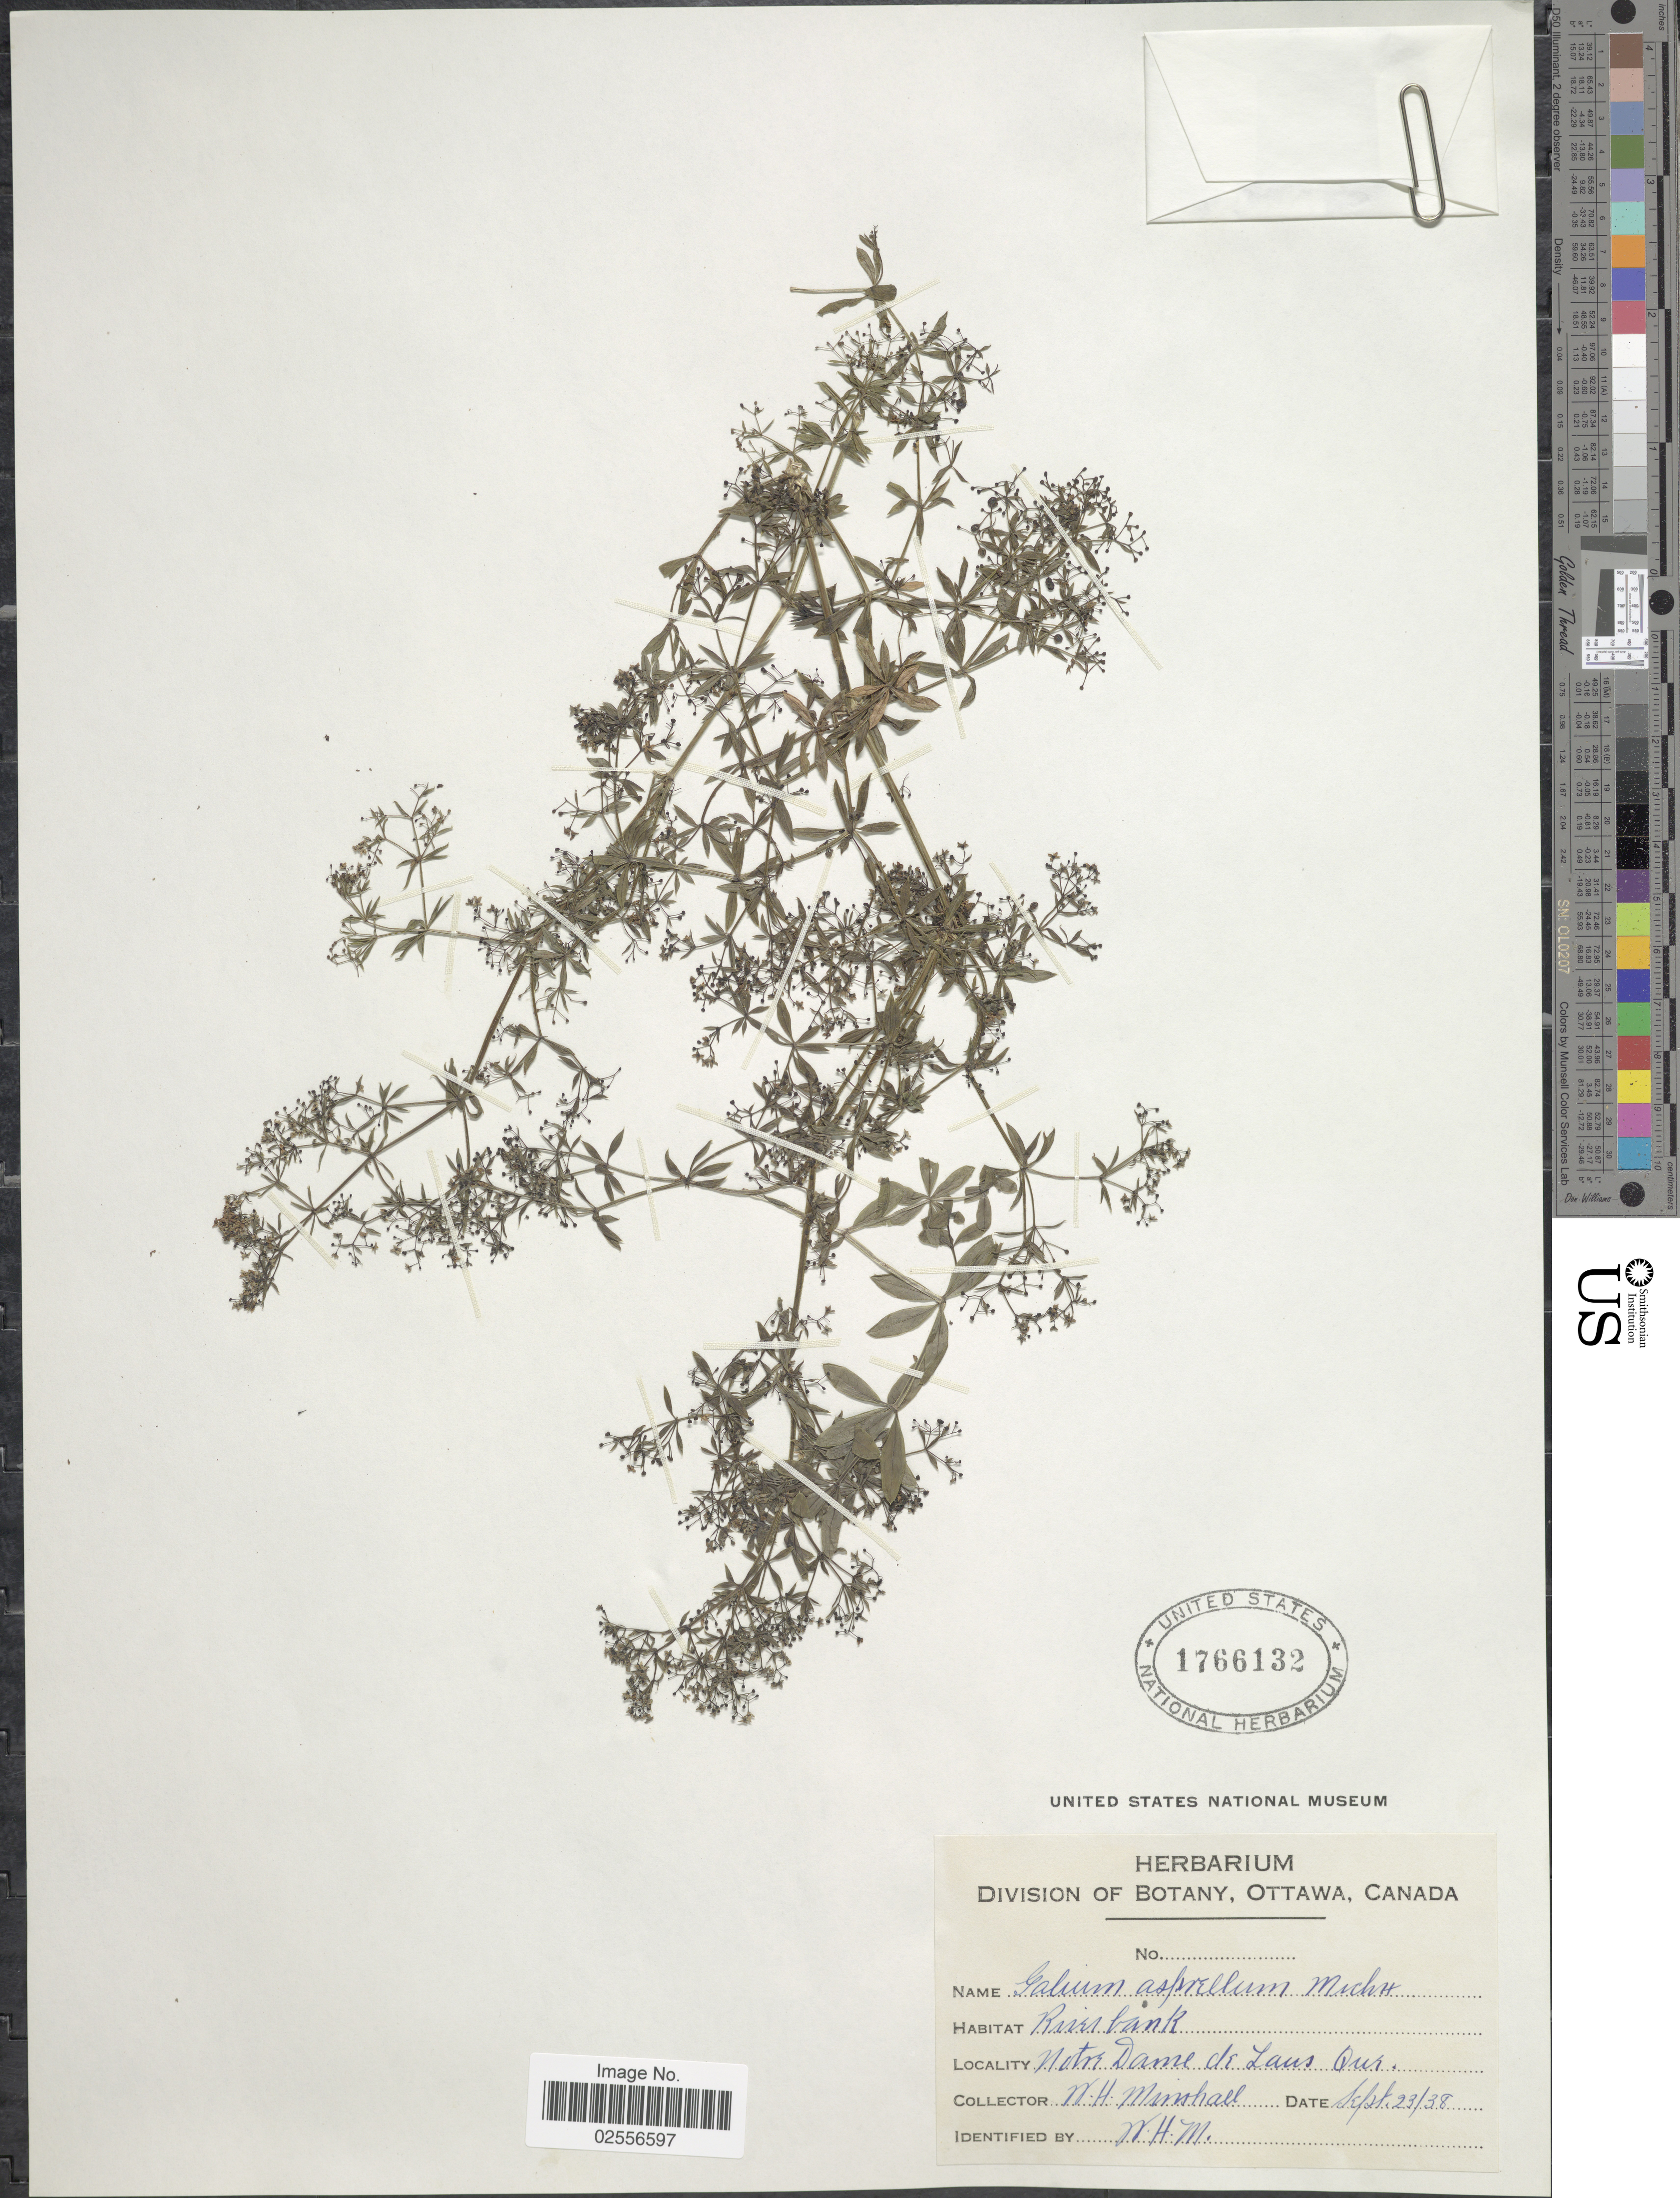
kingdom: Plantae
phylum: Tracheophyta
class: Magnoliopsida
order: Gentianales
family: Rubiaceae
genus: Galium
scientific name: Galium asprellum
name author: Michx.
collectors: W. Minshall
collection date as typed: Transcribed d/m/y: 23/9/38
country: Canada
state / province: Ontario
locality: Riverbank, Notre Dam de Laus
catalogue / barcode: US 1766132